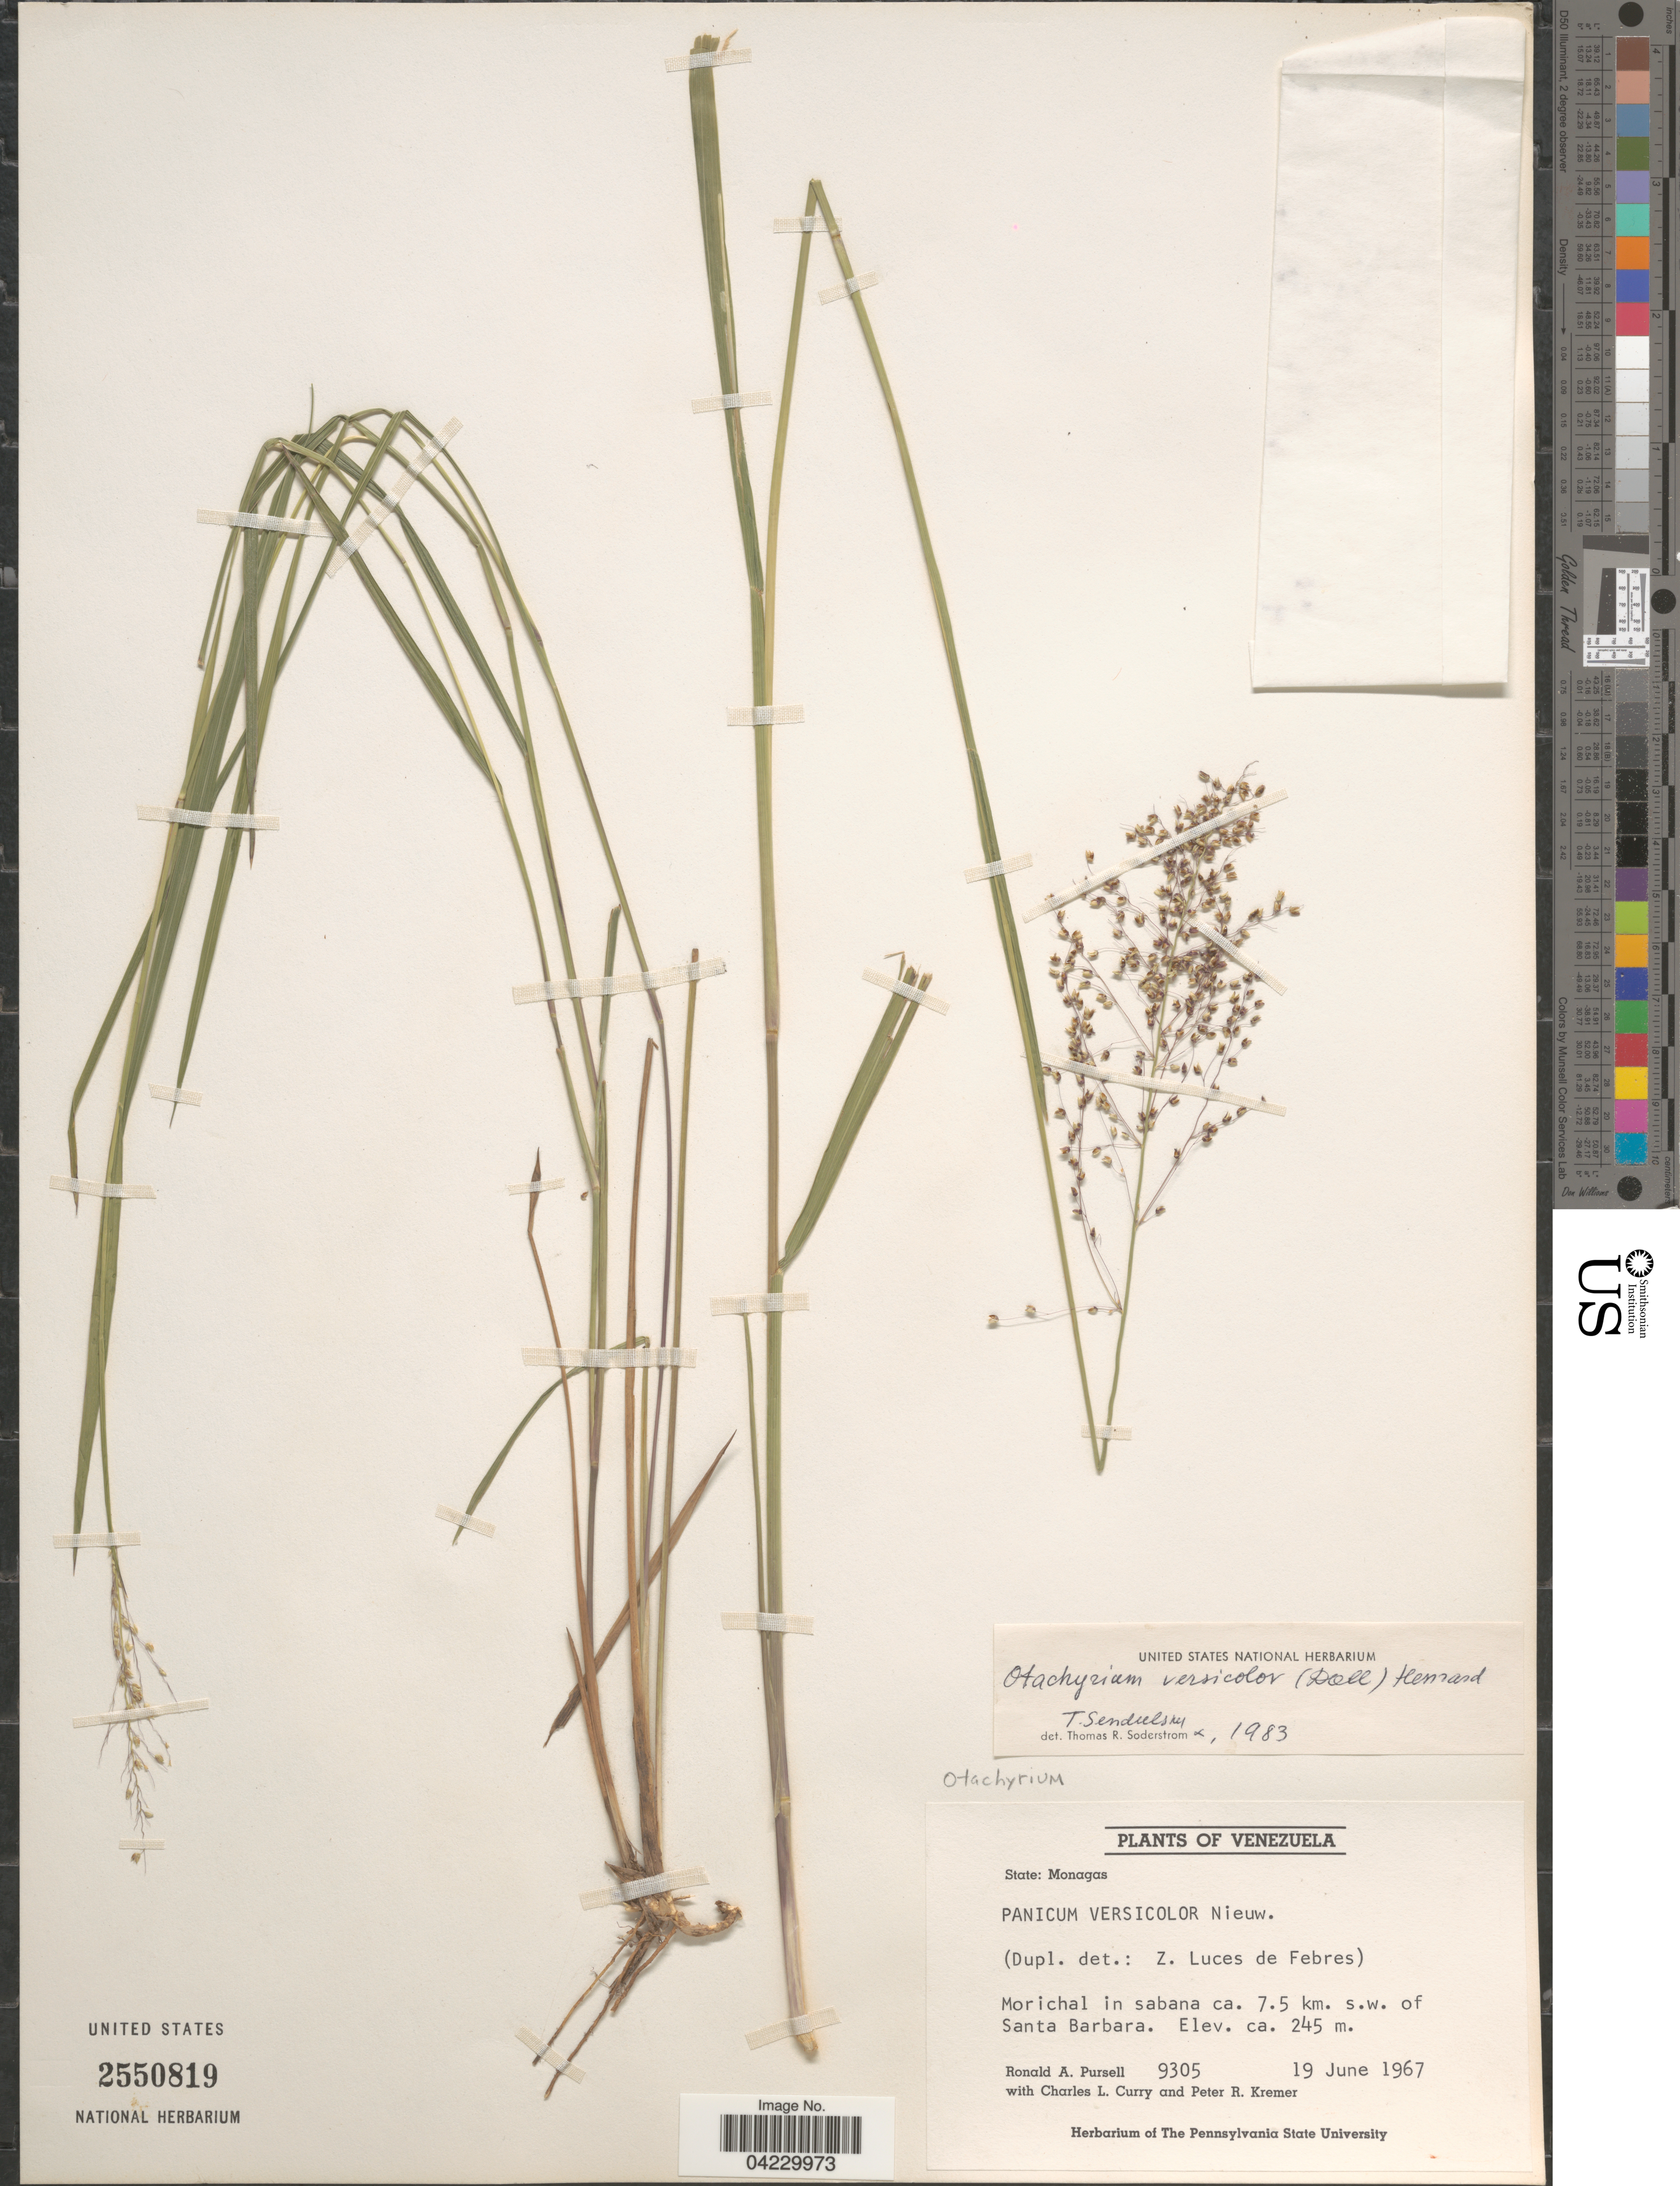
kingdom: Plantae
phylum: Tracheophyta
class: Liliopsida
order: Poales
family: Poaceae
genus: Otachyrium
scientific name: Otachyrium versicolor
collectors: R. A. Pursell, C. L. Curry & P. Kremer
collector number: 9305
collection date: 1967-06-19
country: Venezuela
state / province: Monagas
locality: Morichal in sabana ca. 7.5 km. s.w. of Santa Barbara.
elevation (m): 245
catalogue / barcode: US 2550819